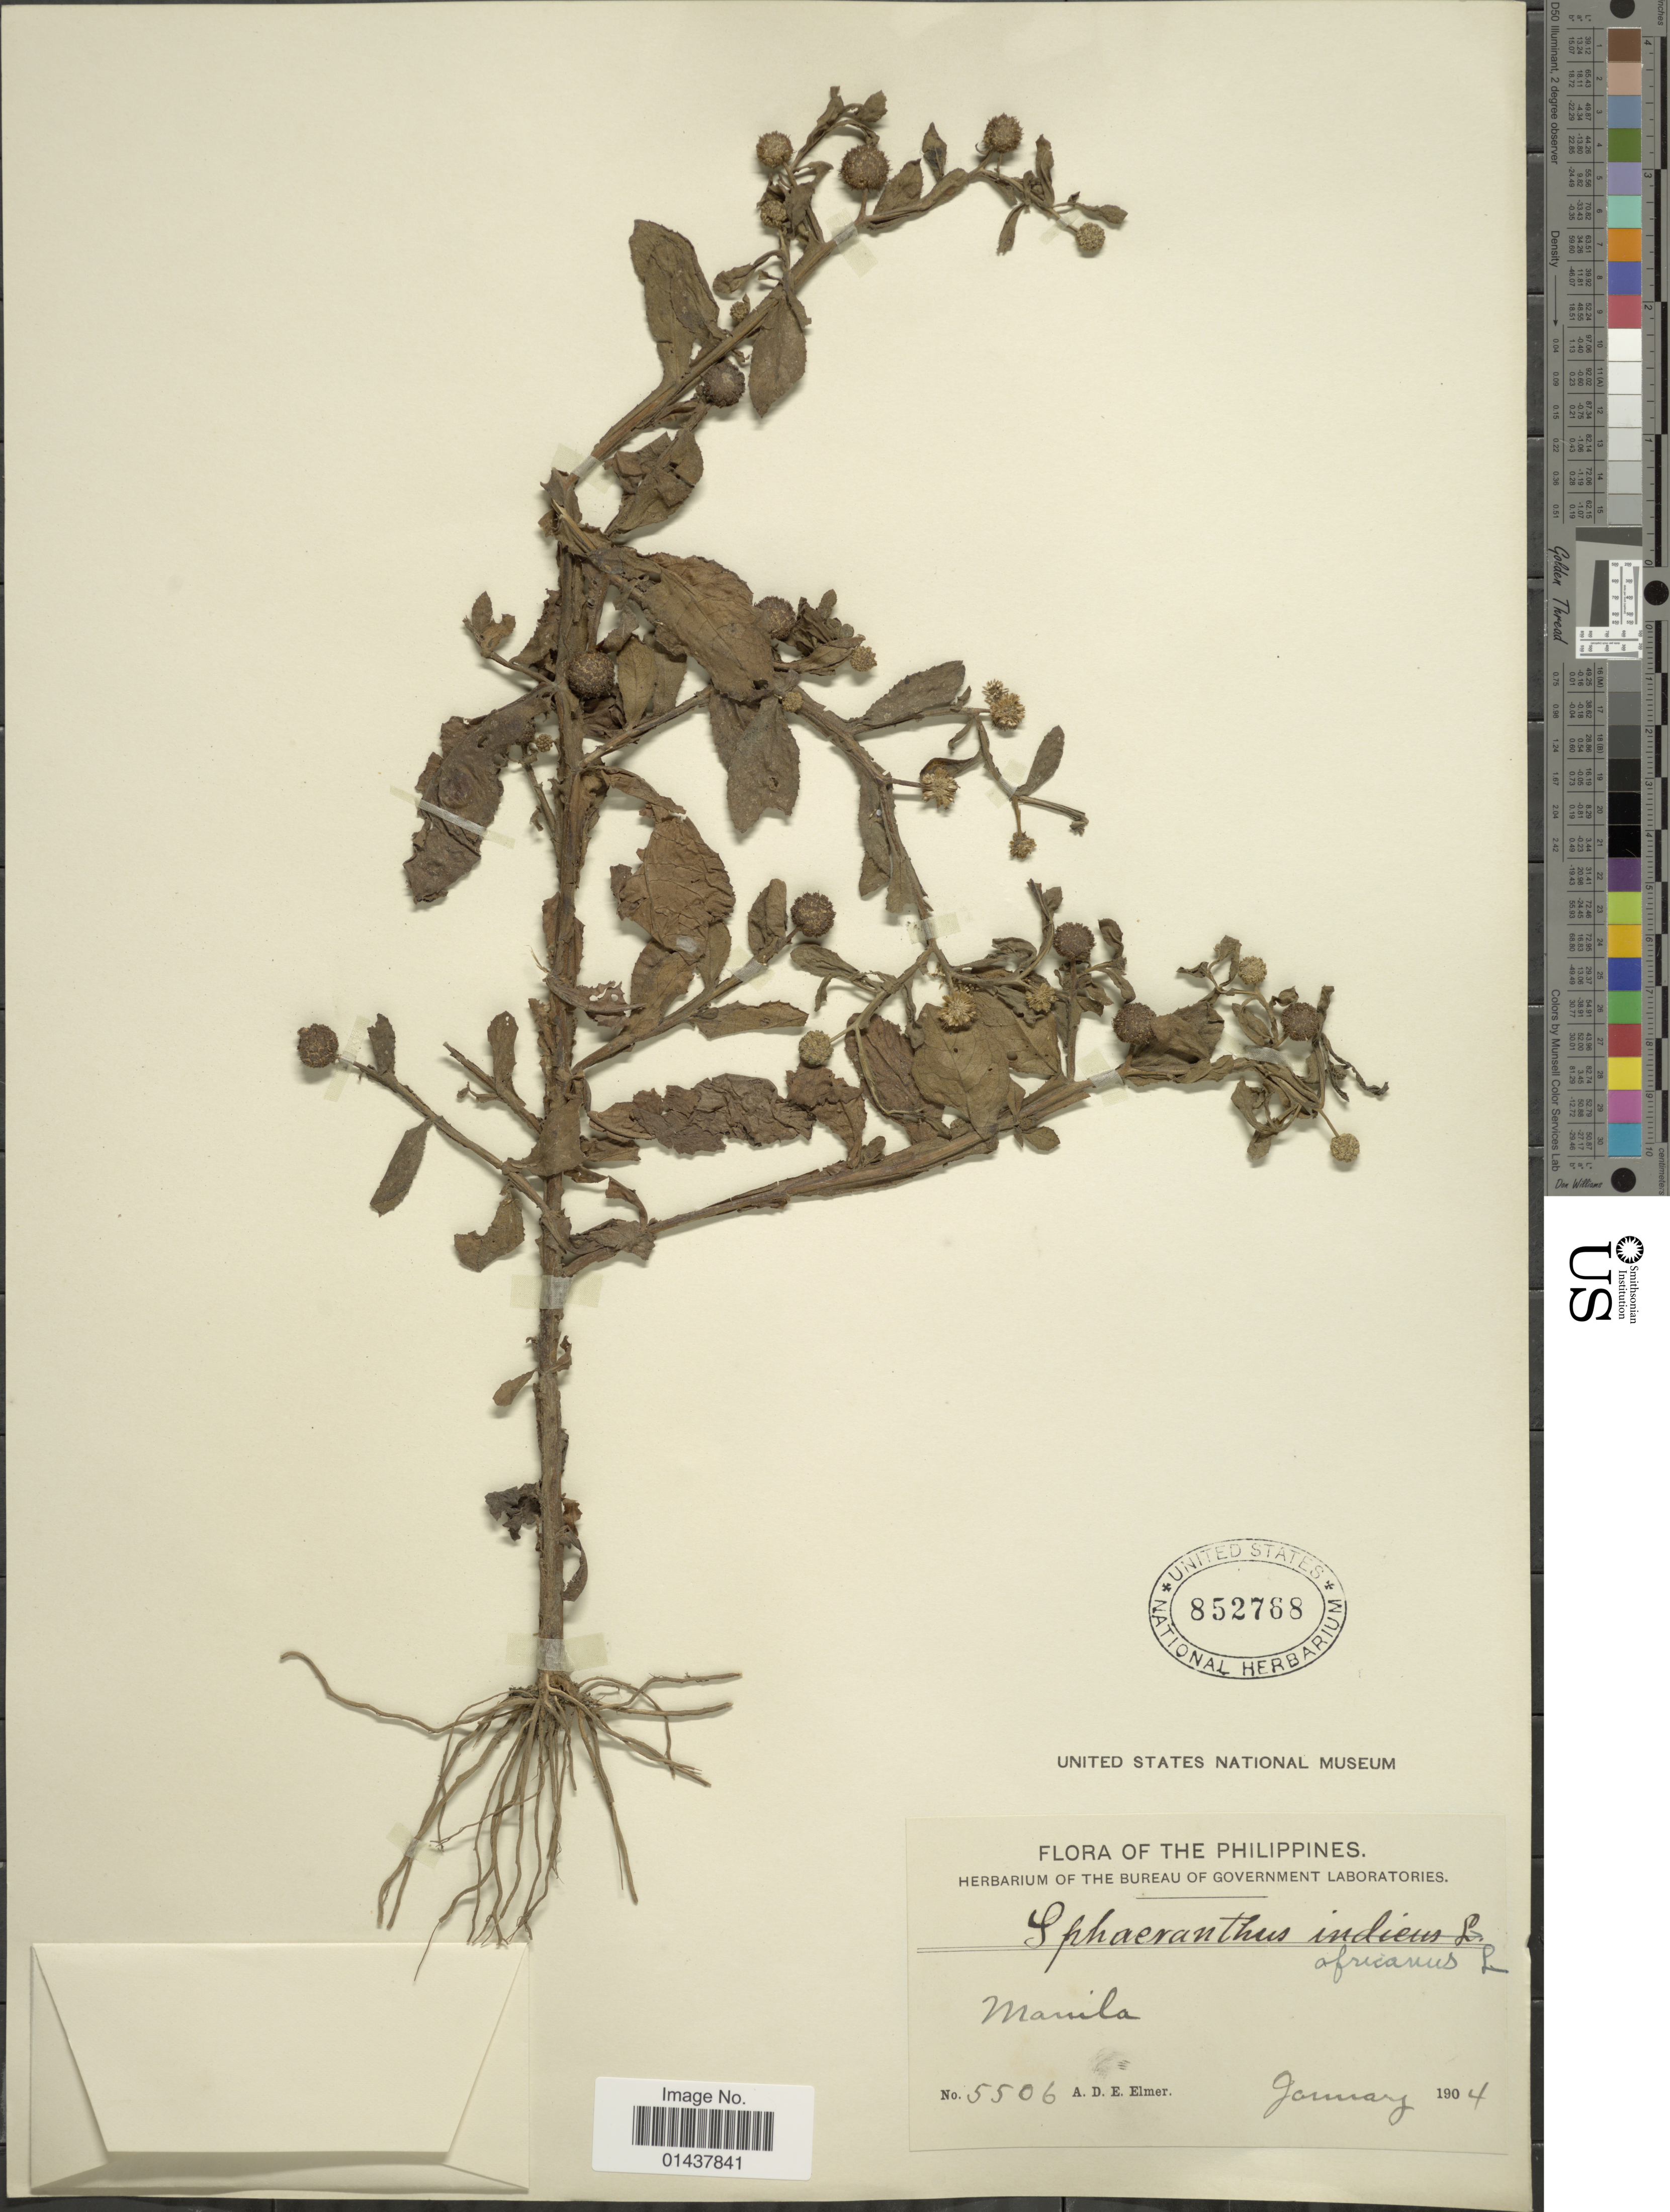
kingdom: Plantae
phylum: Tracheophyta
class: Magnoliopsida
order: Asterales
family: Asteraceae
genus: Sphaeranthus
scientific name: Sphaeranthus africanus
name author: L.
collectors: A. D. E. Elmer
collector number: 5506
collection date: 1904-01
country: Philippines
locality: Manila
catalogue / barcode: US 852768